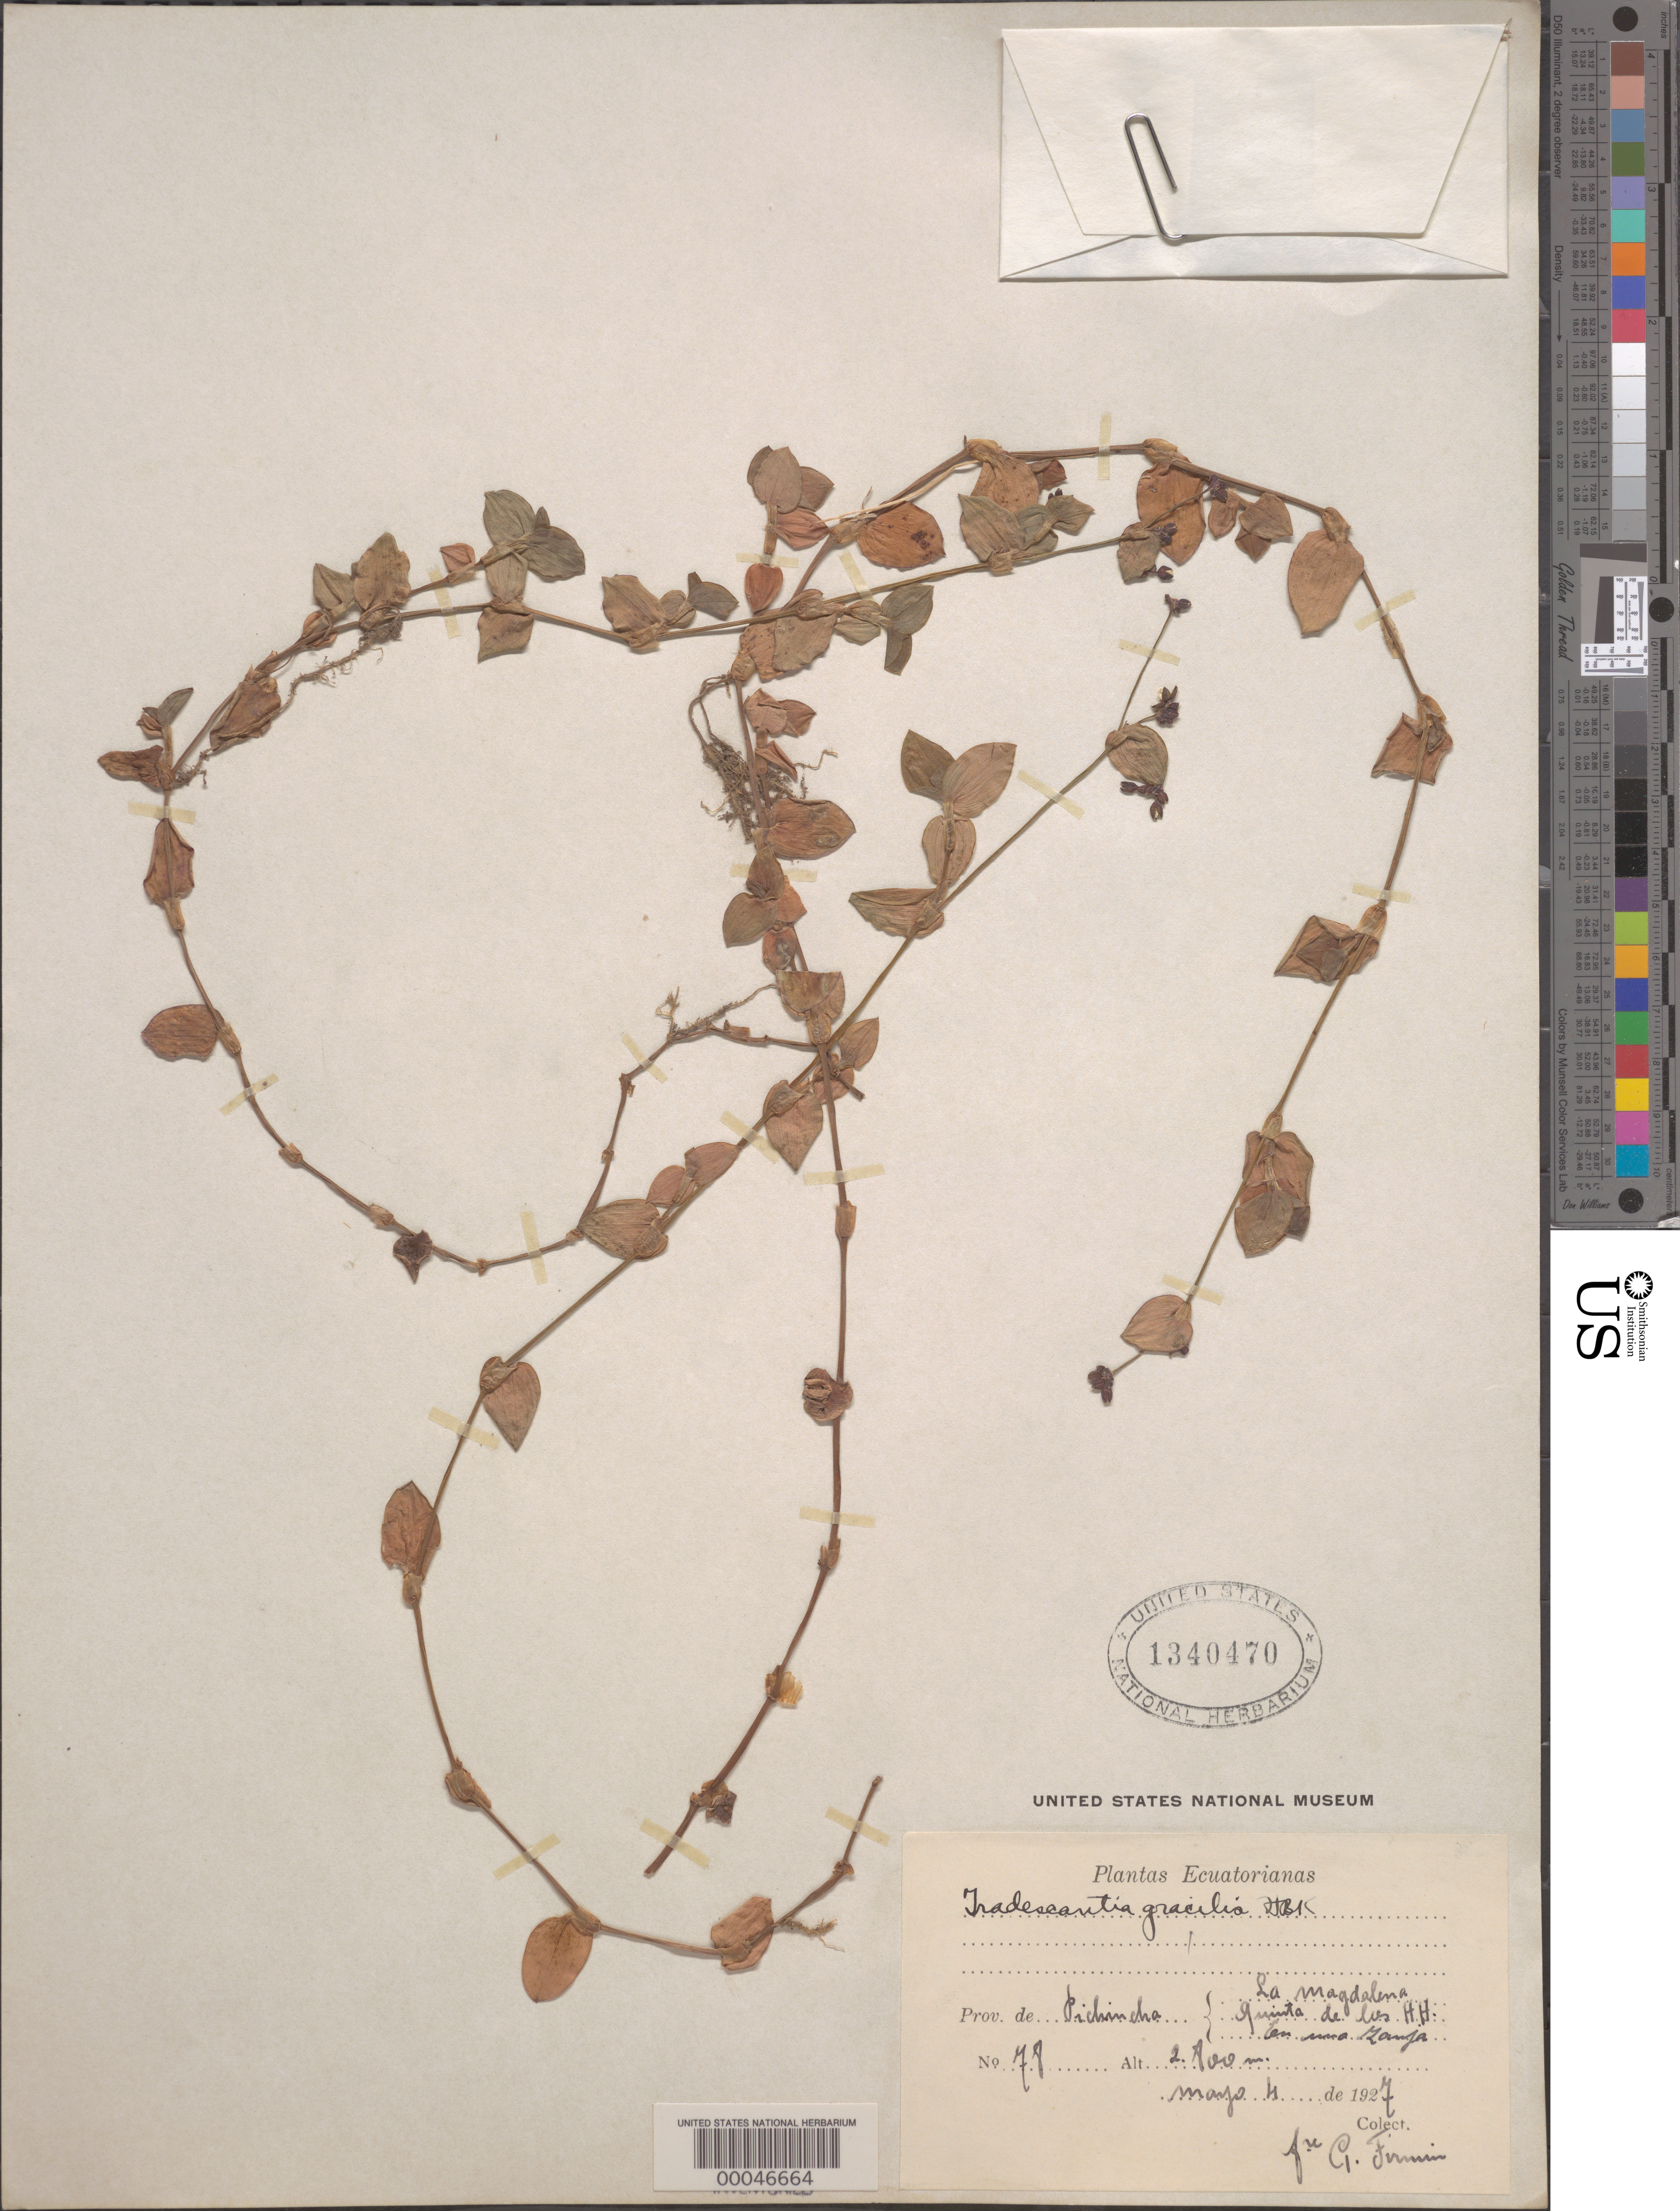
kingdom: Plantae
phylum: Tracheophyta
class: Liliopsida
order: Commelinales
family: Commelinaceae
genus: Callisia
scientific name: Callisia gracilis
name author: (Kunth) D.R. Hunt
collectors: C. Firmin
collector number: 78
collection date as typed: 04 May 1927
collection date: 1927-05-04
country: Ecuador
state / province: Pichincha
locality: La Magdalena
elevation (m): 2700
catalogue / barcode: US 1340470